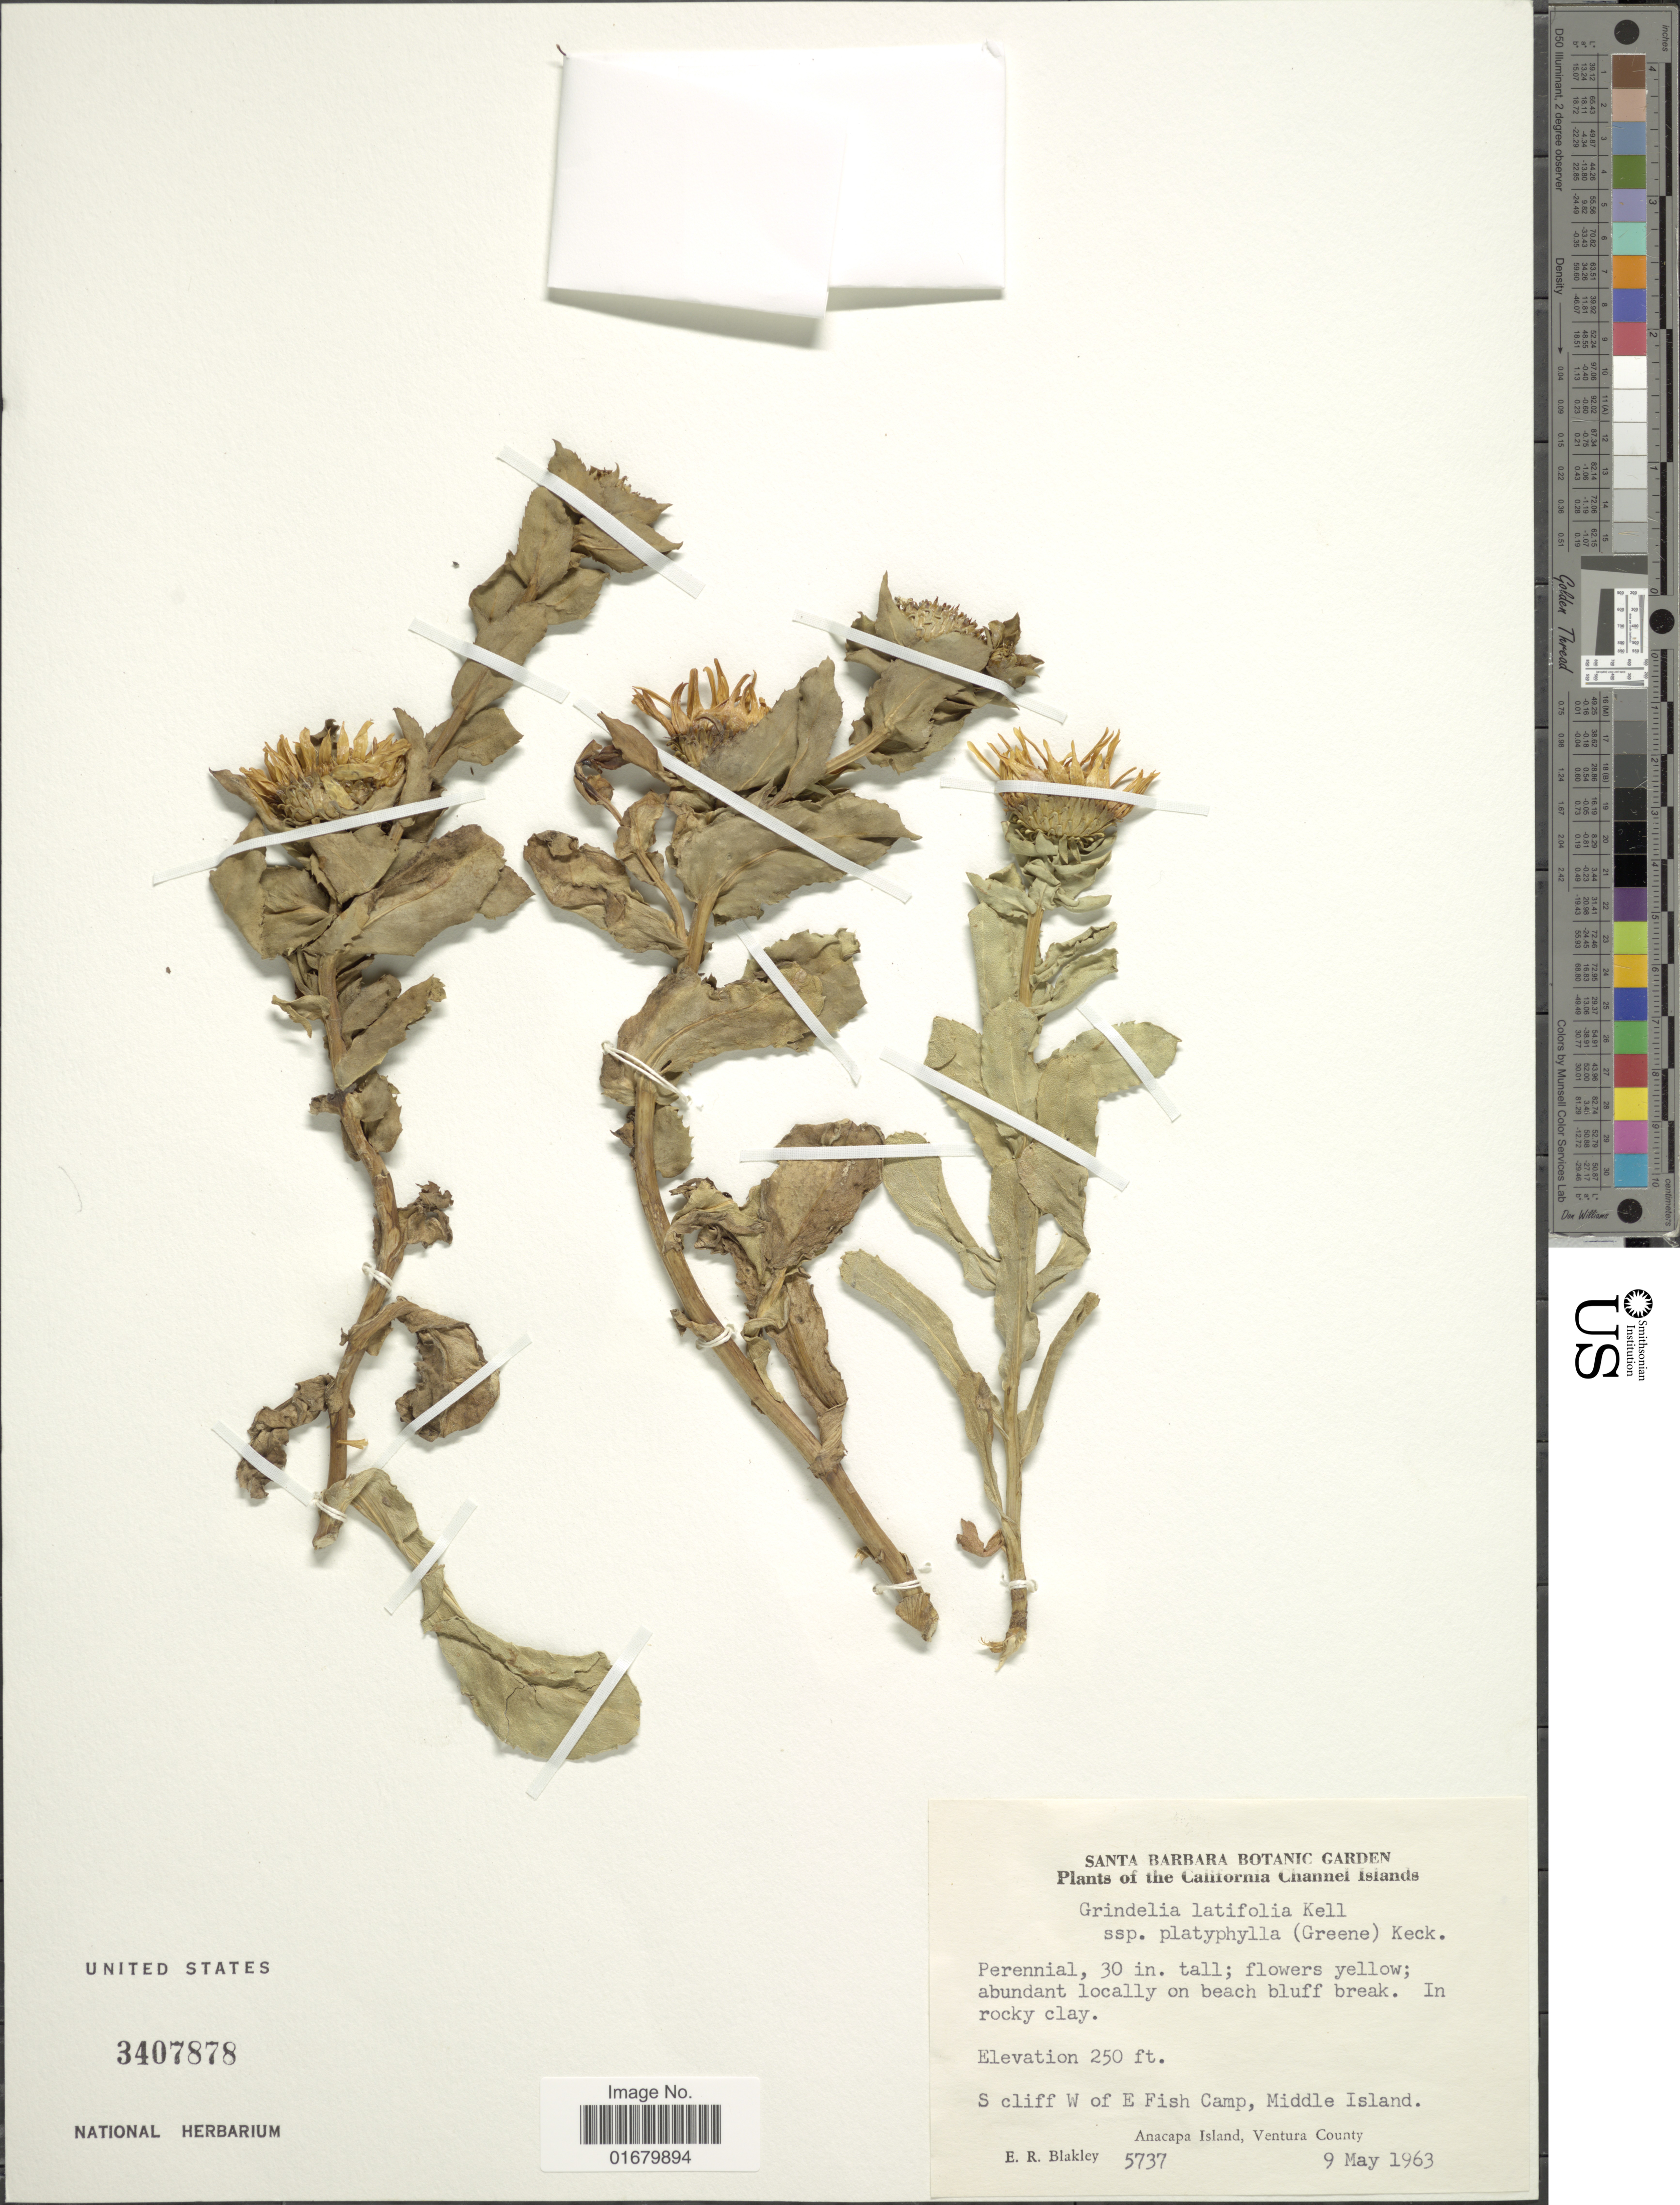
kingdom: Plantae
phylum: Tracheophyta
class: Magnoliopsida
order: Asterales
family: Asteraceae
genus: Grindelia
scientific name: Grindelia latifolia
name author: Kellogg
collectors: E. R. Blakley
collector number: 5737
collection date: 1963-05-09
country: United States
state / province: California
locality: California Channel Islands, S cliff W of E Fish Campo, Middle Island.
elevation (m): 76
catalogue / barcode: US 3407878